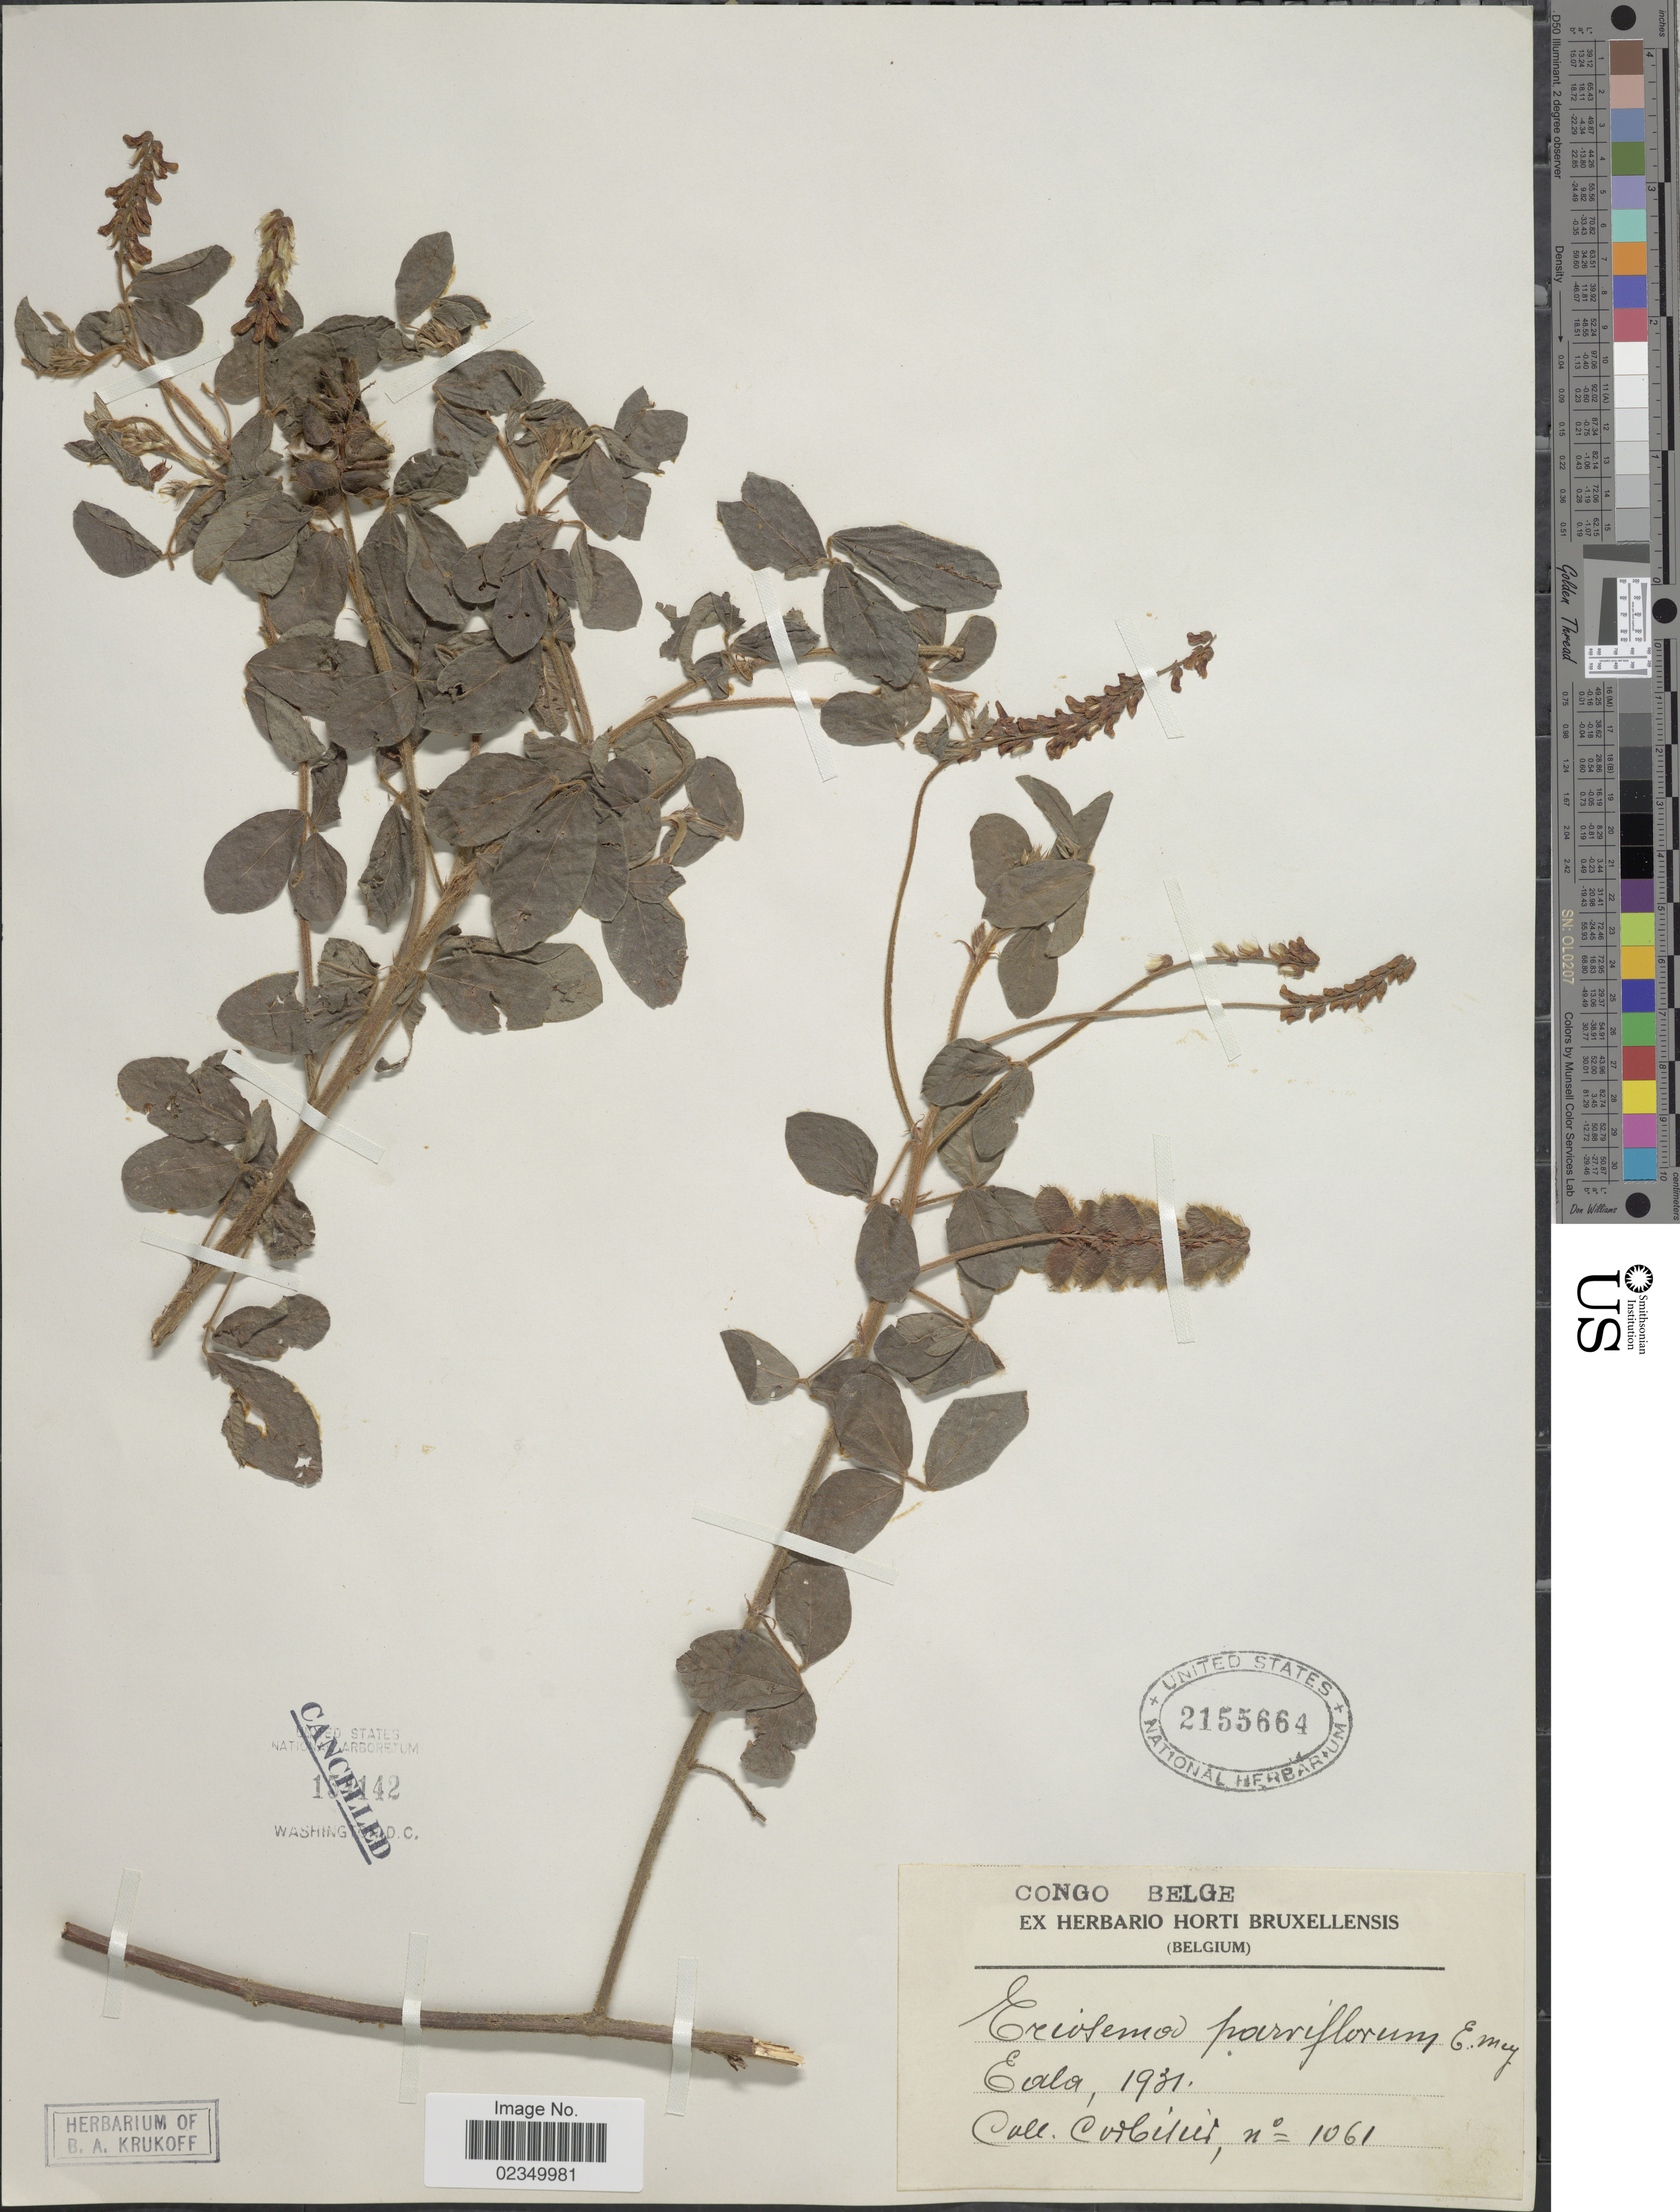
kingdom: Plantae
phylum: Tracheophyta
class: Magnoliopsida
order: Fabales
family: Fabaceae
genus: Eriosema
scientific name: Eriosema parviflorum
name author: E. Mey.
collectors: -. Corbetier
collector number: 1061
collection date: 1931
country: Congo, Democratic Republic of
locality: Congo Belge. Eala.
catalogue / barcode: US 2155664